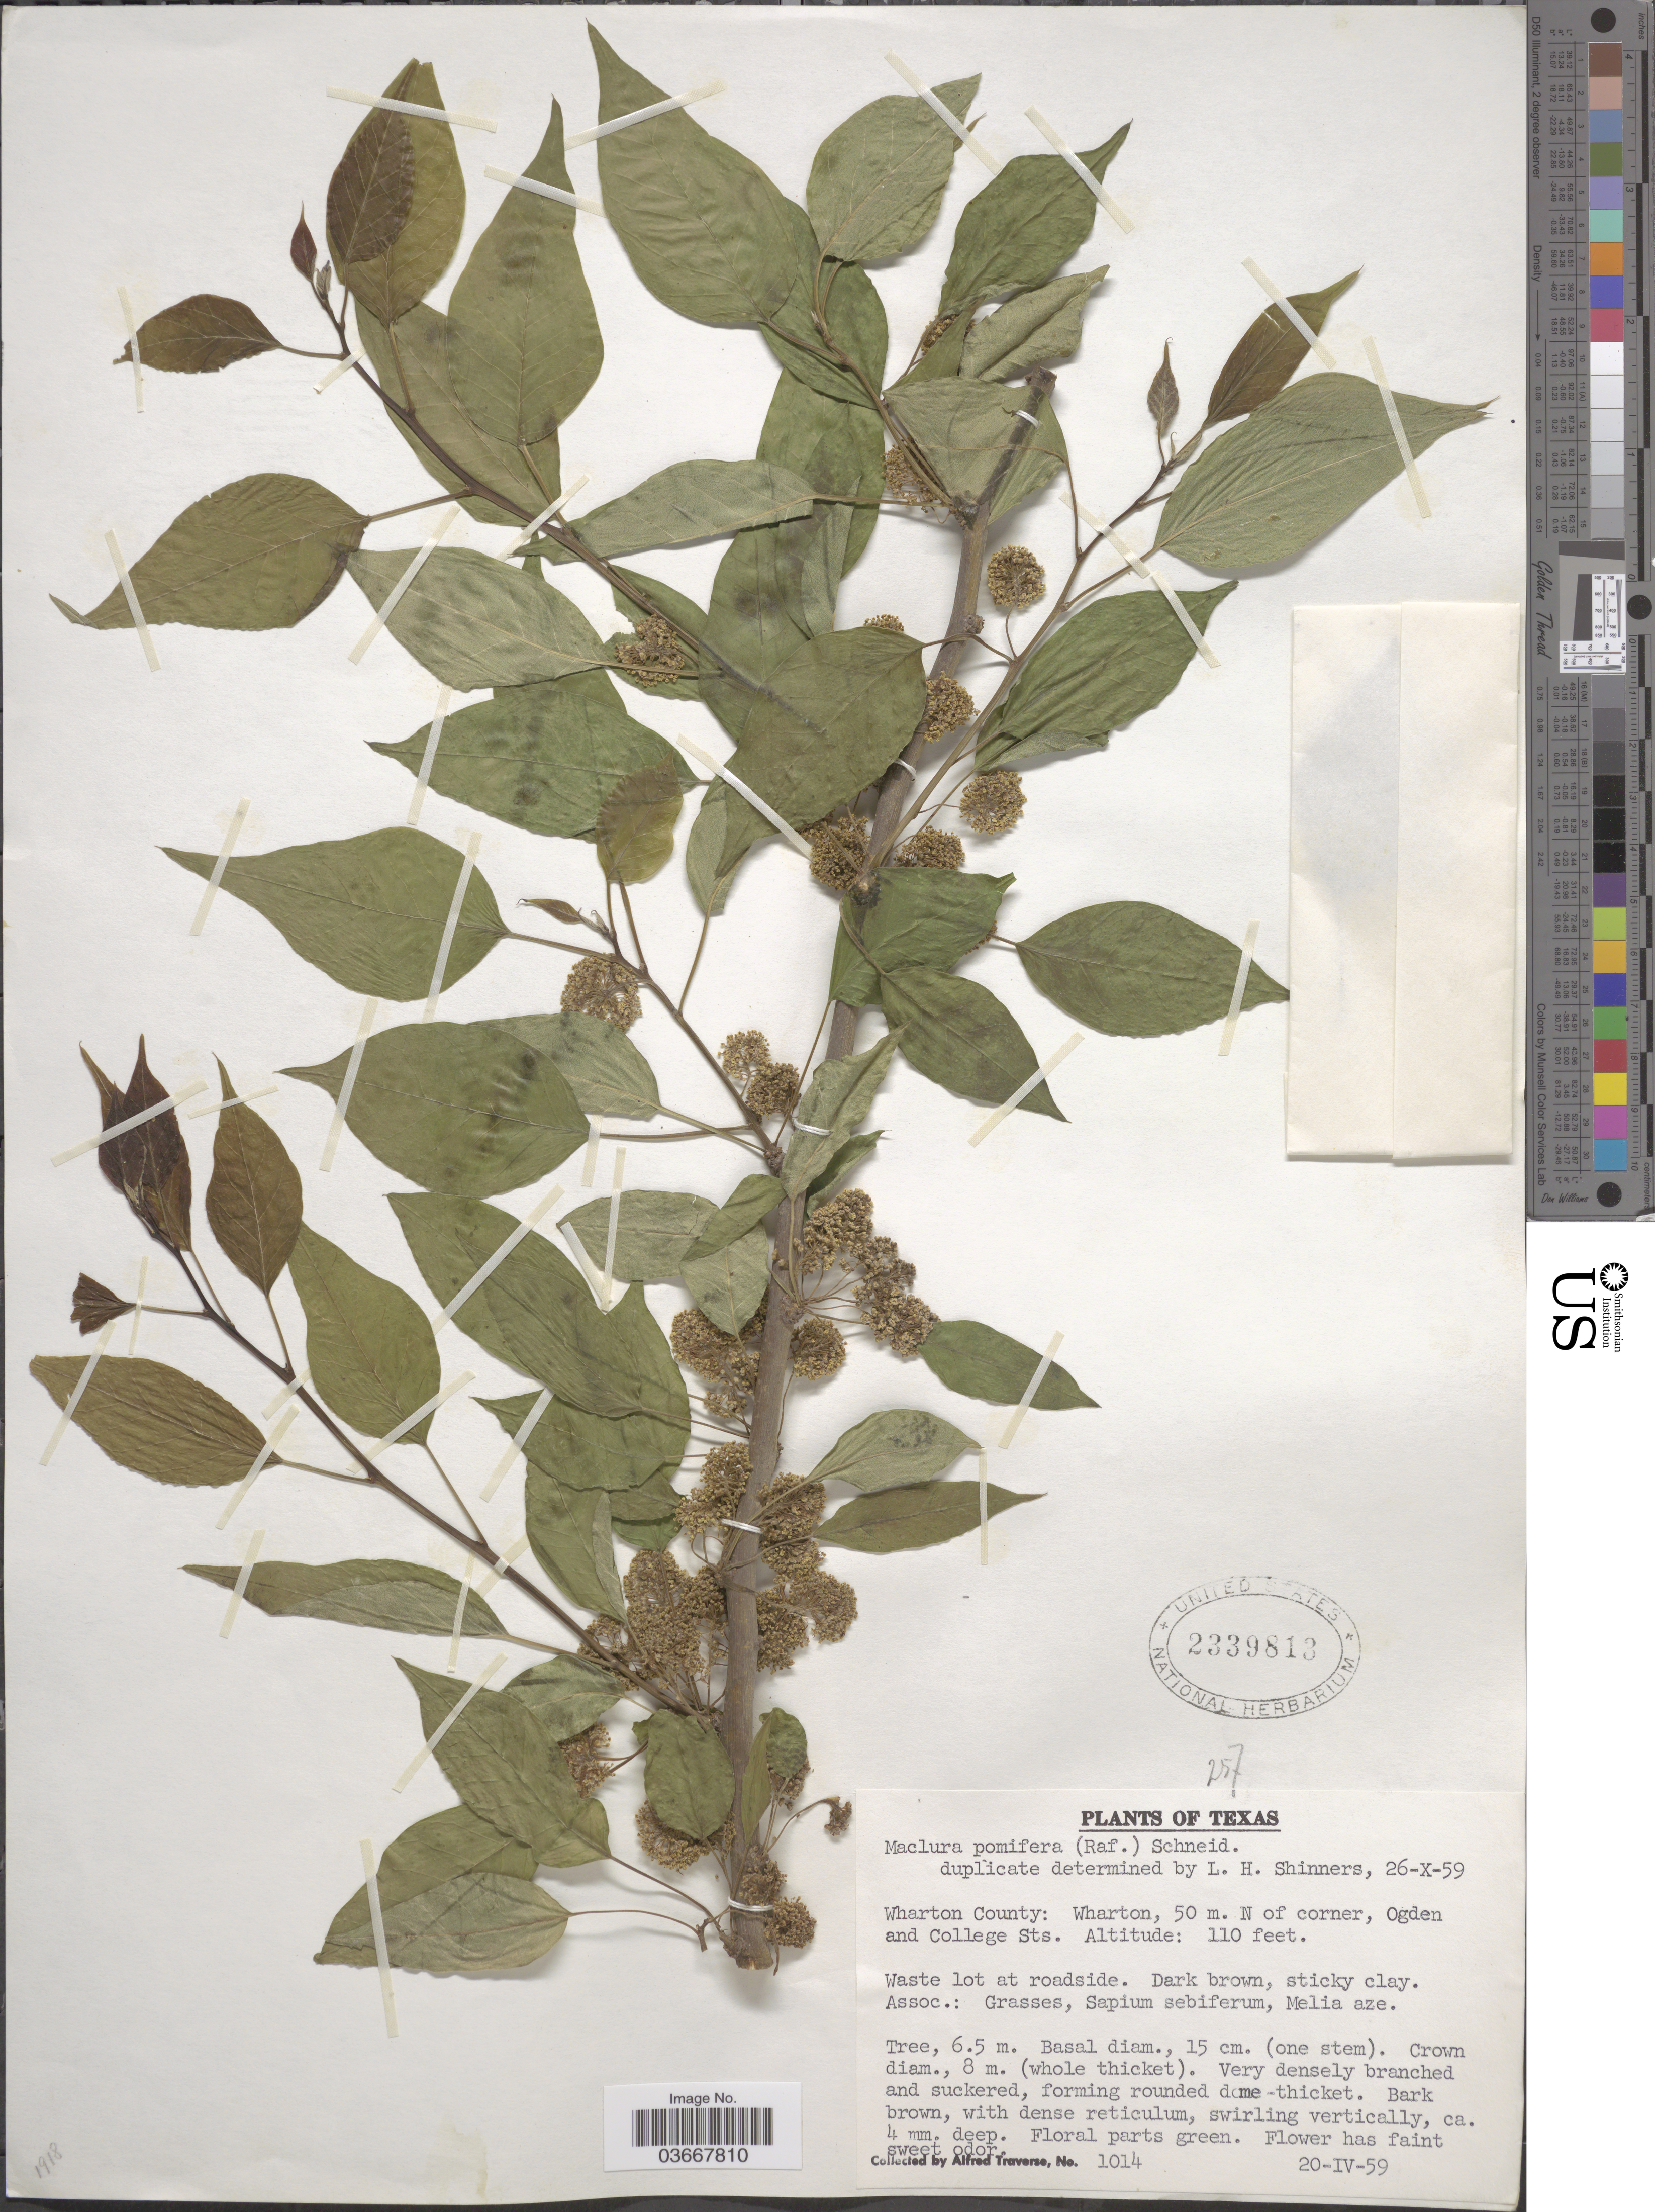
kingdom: Plantae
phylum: Tracheophyta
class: Magnoliopsida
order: Rosales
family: Moraceae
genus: Maclura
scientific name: Maclura pomifera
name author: (Raf.) C.K. Schneid.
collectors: A. Traverse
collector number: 1014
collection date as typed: Transcribed d/m/y: 20/4/59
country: United States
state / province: Texas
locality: Wharton County: Wharton, 50 m. N of corner, Ogden and College Sts.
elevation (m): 34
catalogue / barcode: US 2339813